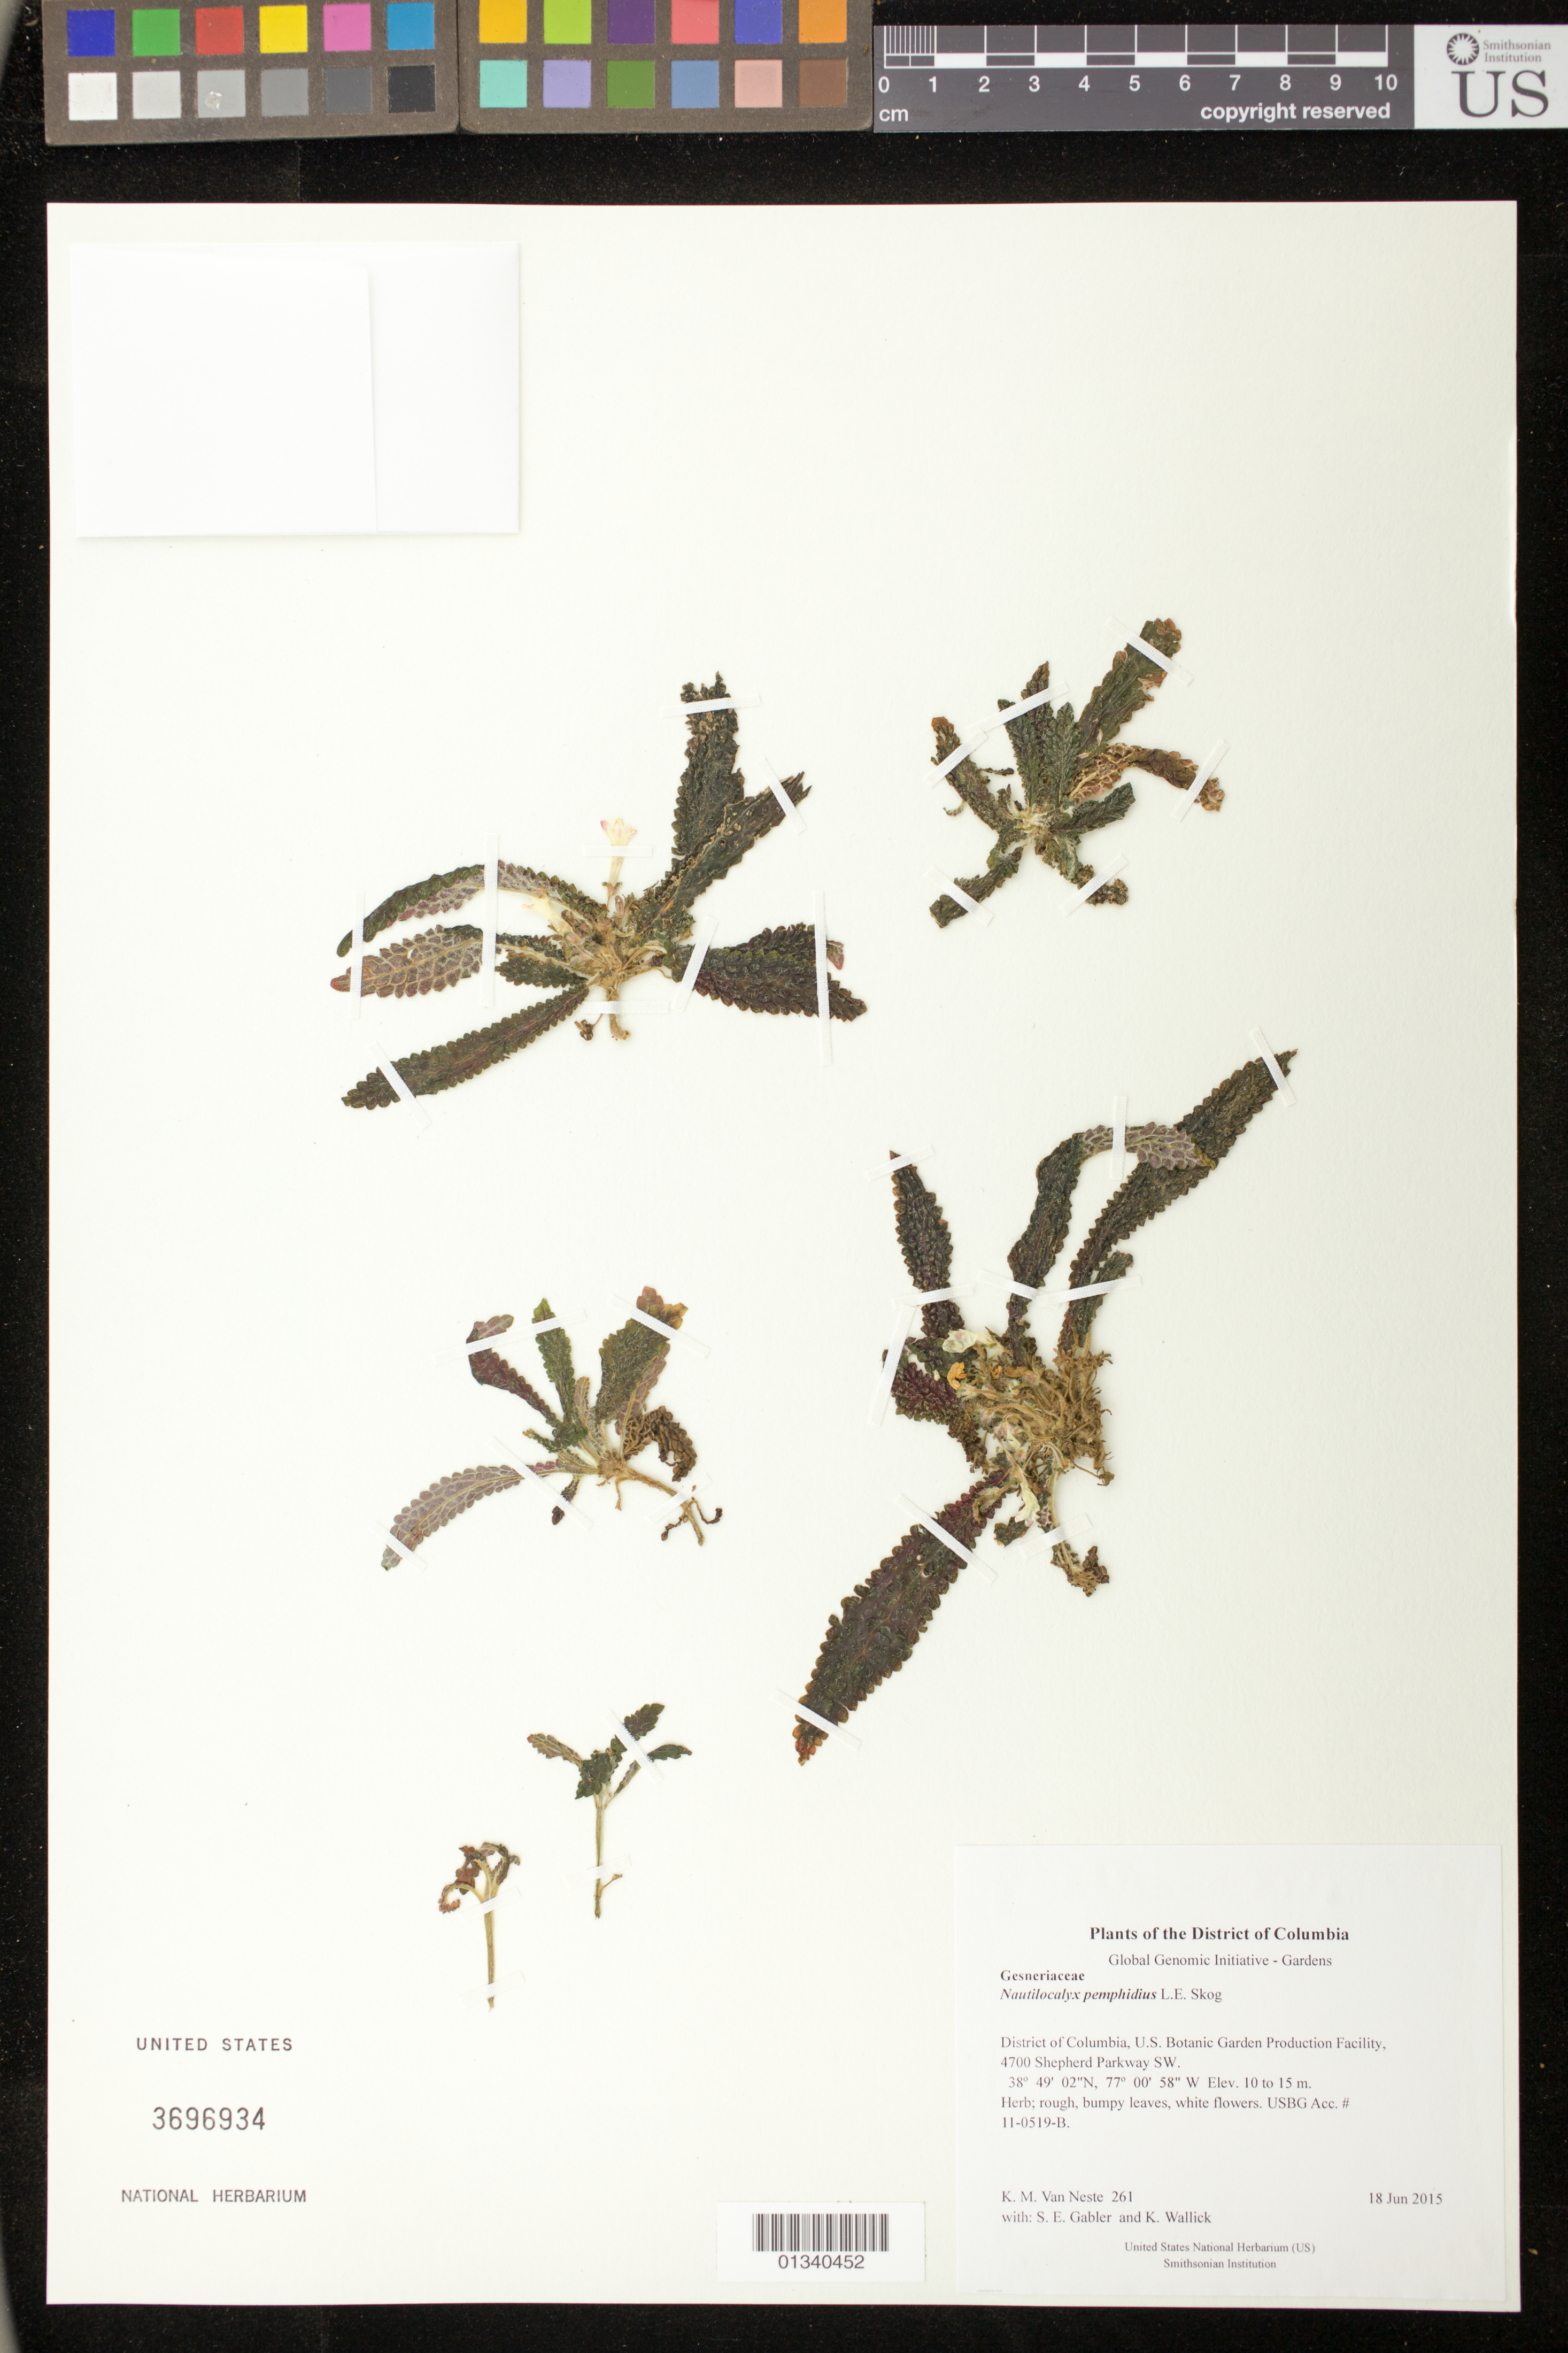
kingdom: Plantae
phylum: Tracheophyta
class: Magnoliopsida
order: Lamiales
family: Gesneriaceae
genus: Nautilocalyx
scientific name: Nautilocalyx pemphidius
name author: L.E. Skog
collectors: K. M. Van Neste, S. E. Gabler & K. Wallick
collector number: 261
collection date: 2015-06-18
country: United States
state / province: District of Columbia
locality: U.S. Botanic Garden Production Facility, 4700 Shepherd Parkway SW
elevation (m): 10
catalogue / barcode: US 3696934